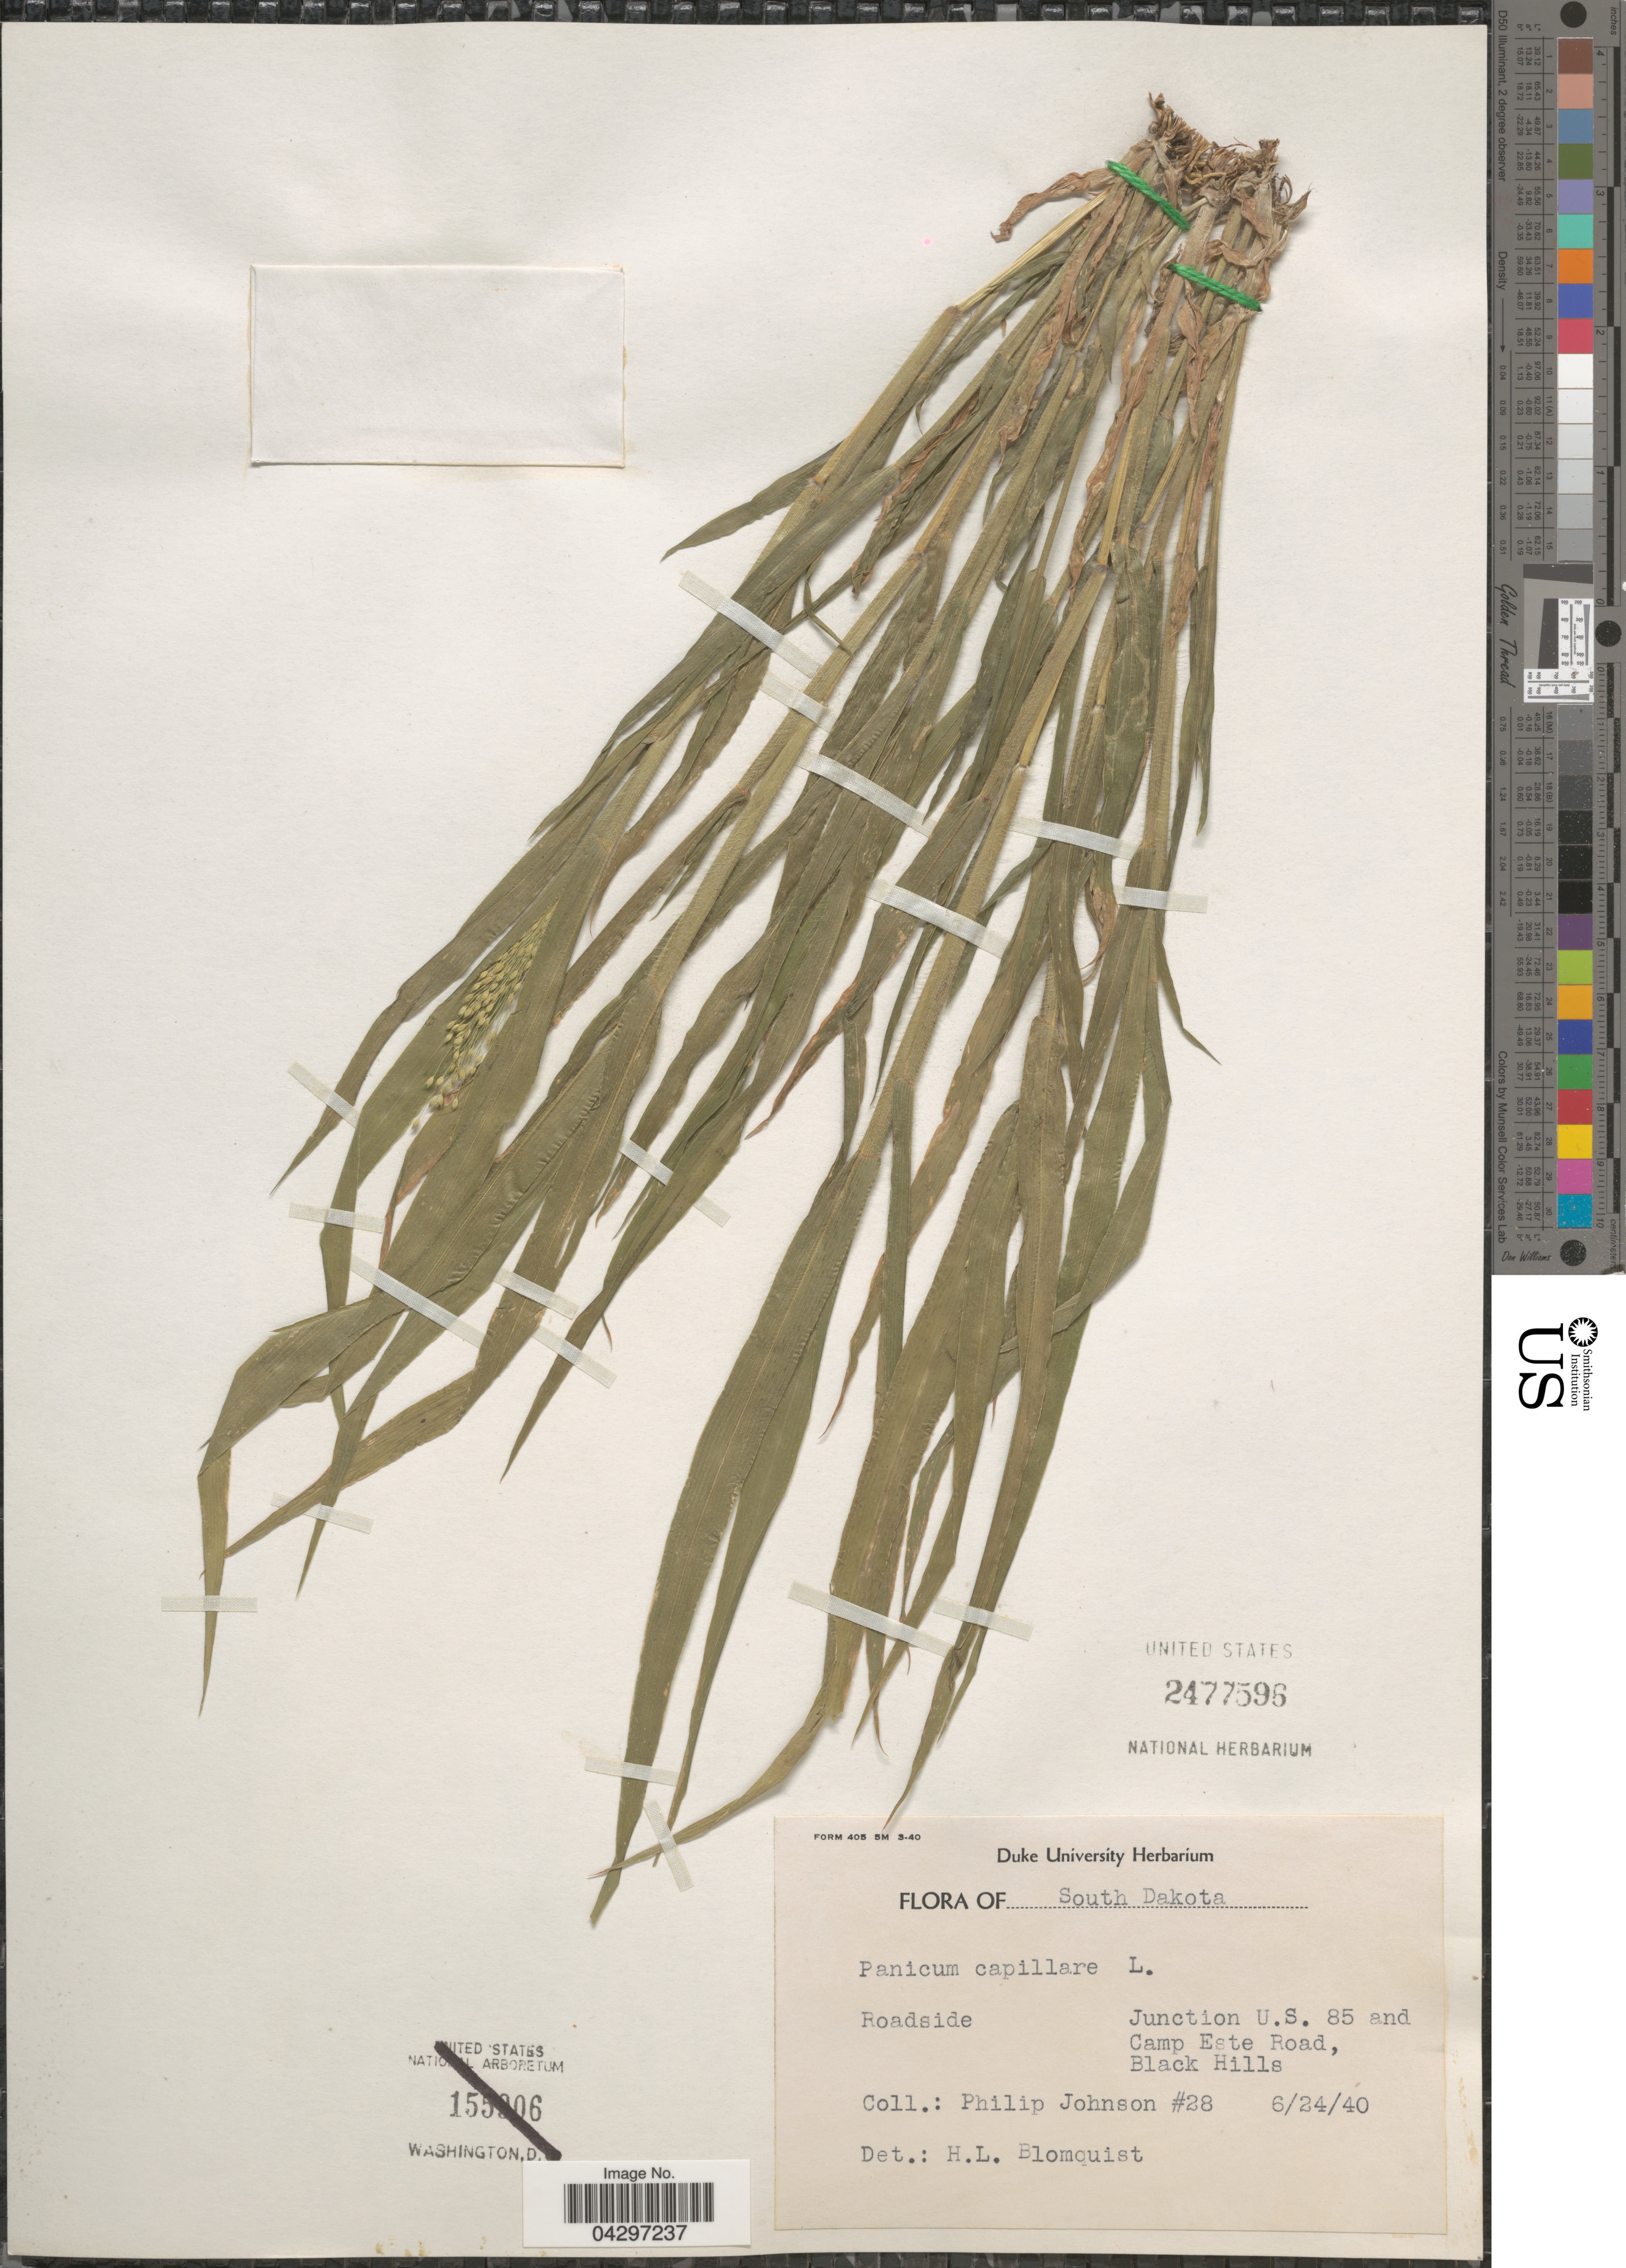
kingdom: Plantae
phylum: Tracheophyta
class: Liliopsida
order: Poales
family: Poaceae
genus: Panicum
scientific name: Panicum capillare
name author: L.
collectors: P. Johnson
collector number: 28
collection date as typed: Transcribed d/m/y: 24/6/40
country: United States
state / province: South Dakota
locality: Junction U.S. 85 and Camp Este Road, Black Hills.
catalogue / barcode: US 2477596